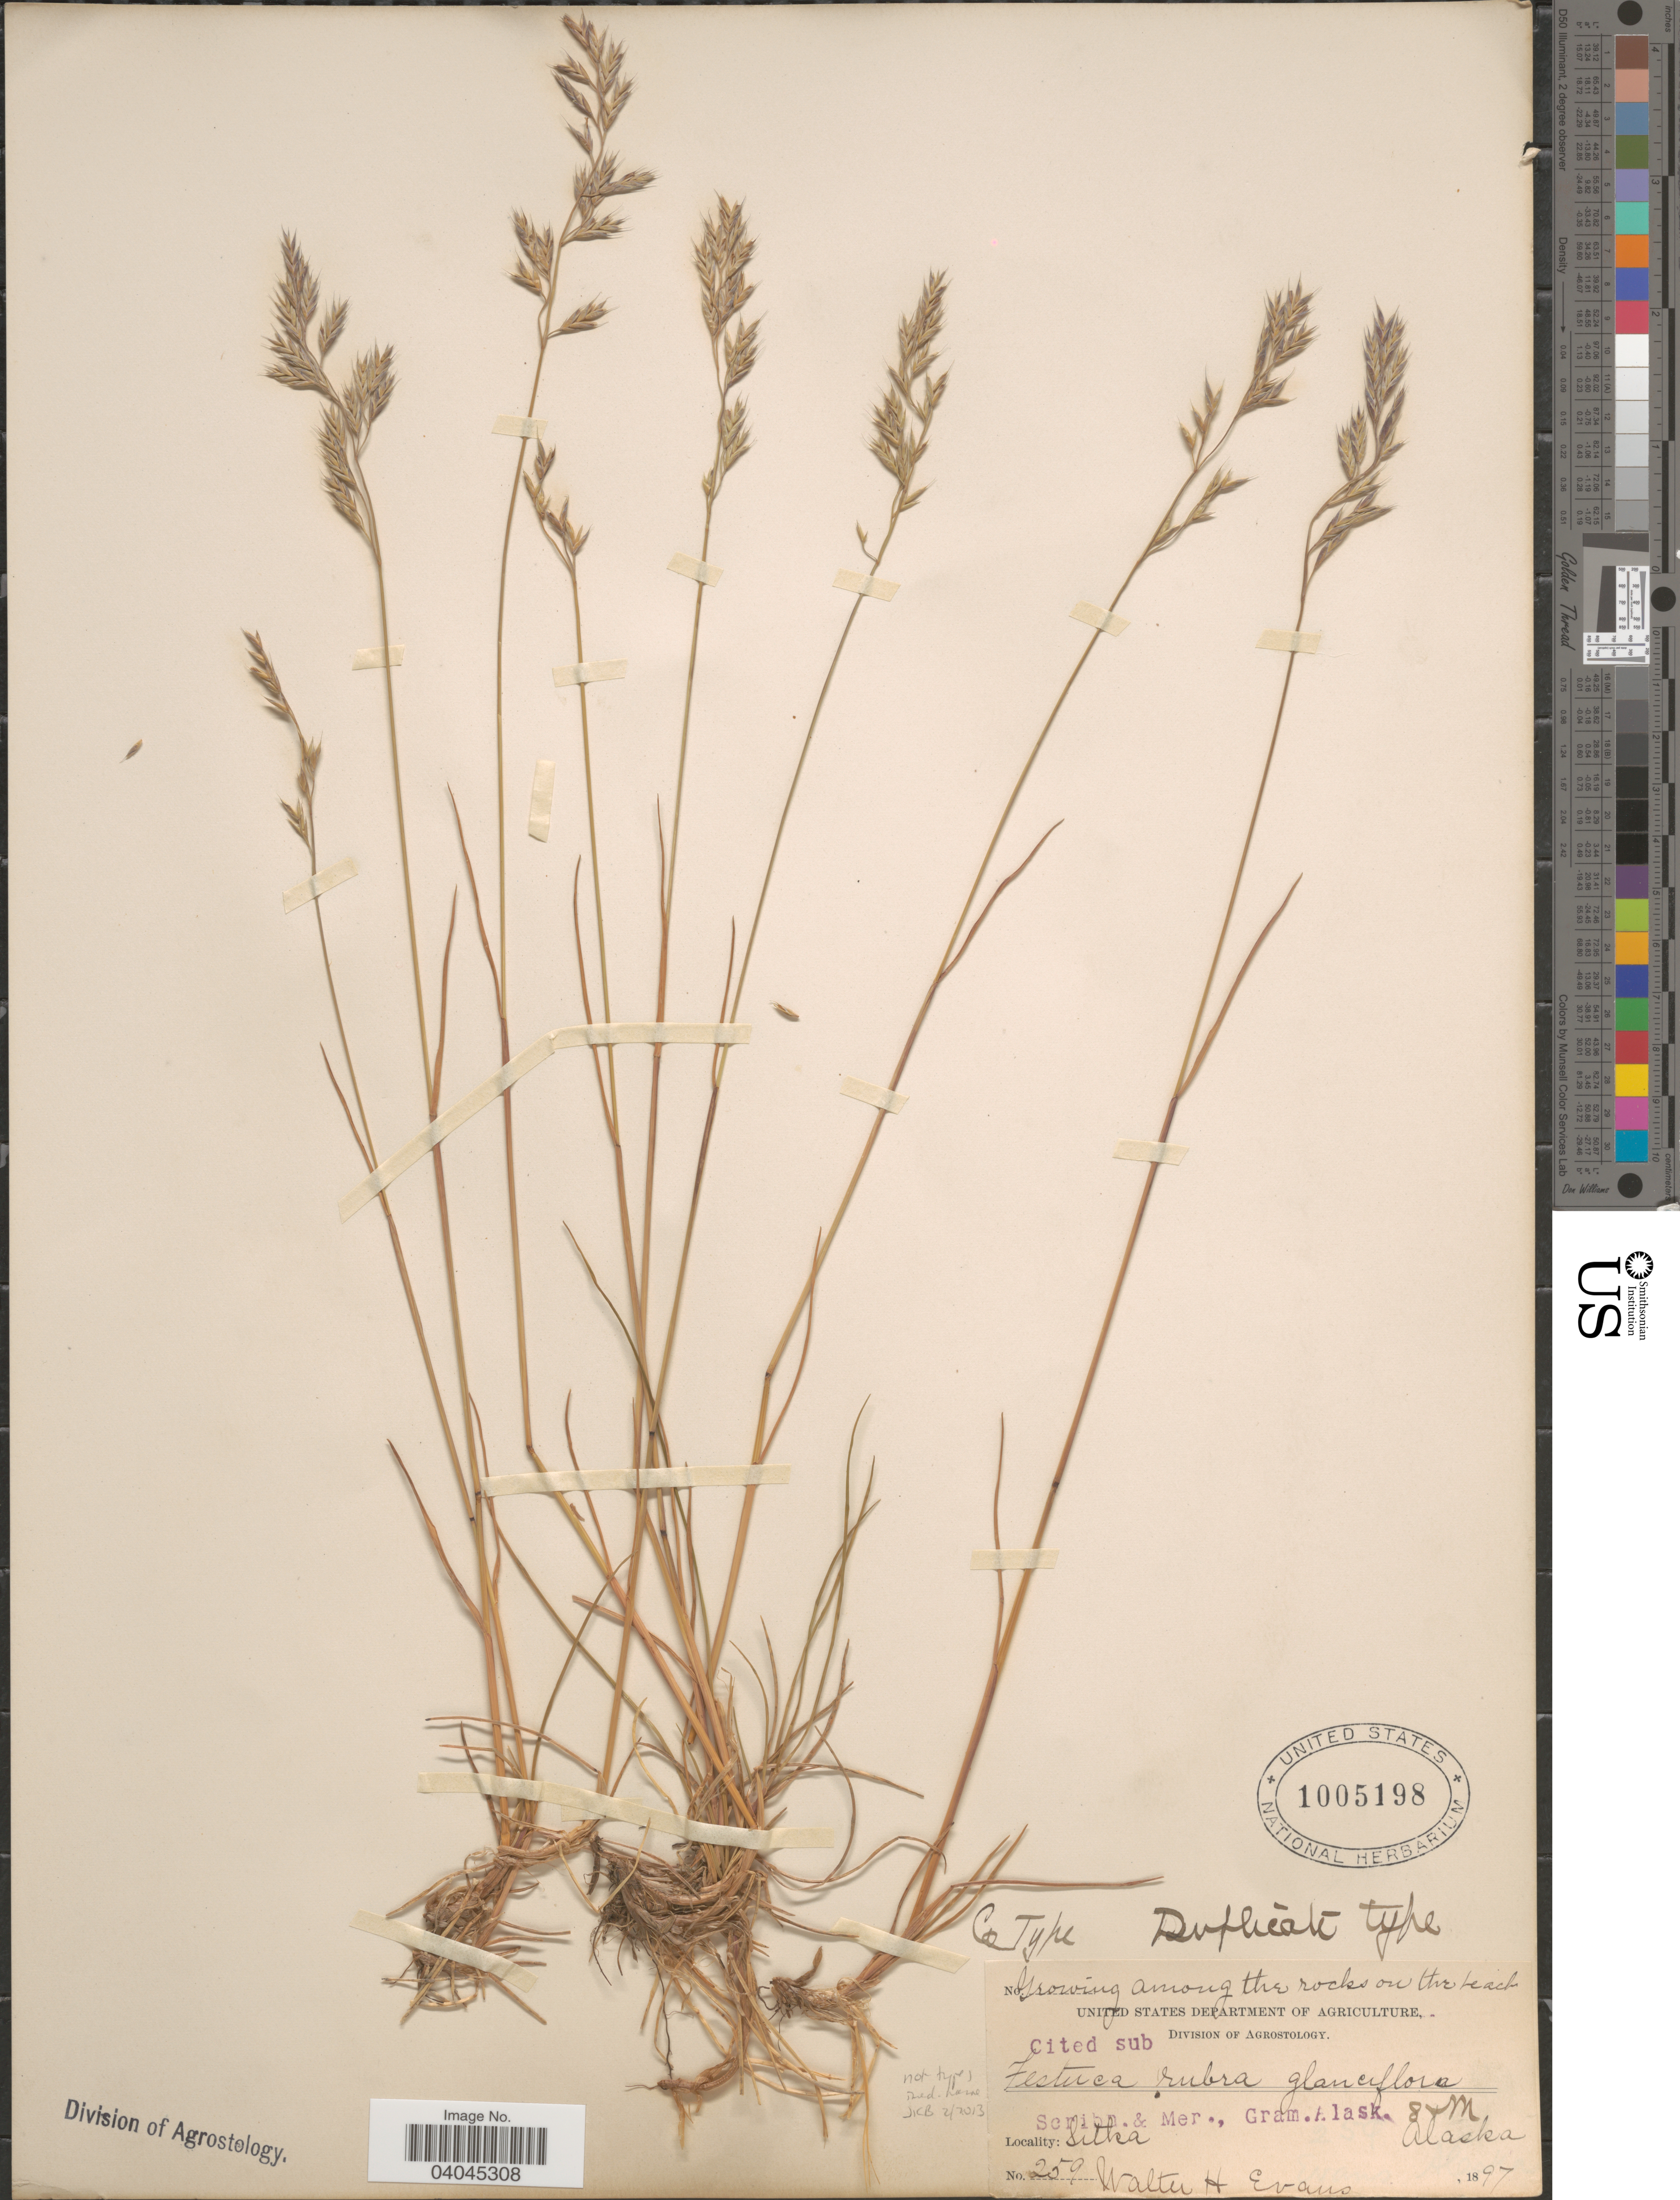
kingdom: Plantae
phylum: Tracheophyta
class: Liliopsida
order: Poales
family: Poaceae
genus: Festuca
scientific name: Festuca rubra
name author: L.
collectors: W. H. Evans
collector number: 259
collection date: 1897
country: United States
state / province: Alaska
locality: Sitka.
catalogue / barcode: US 1005198